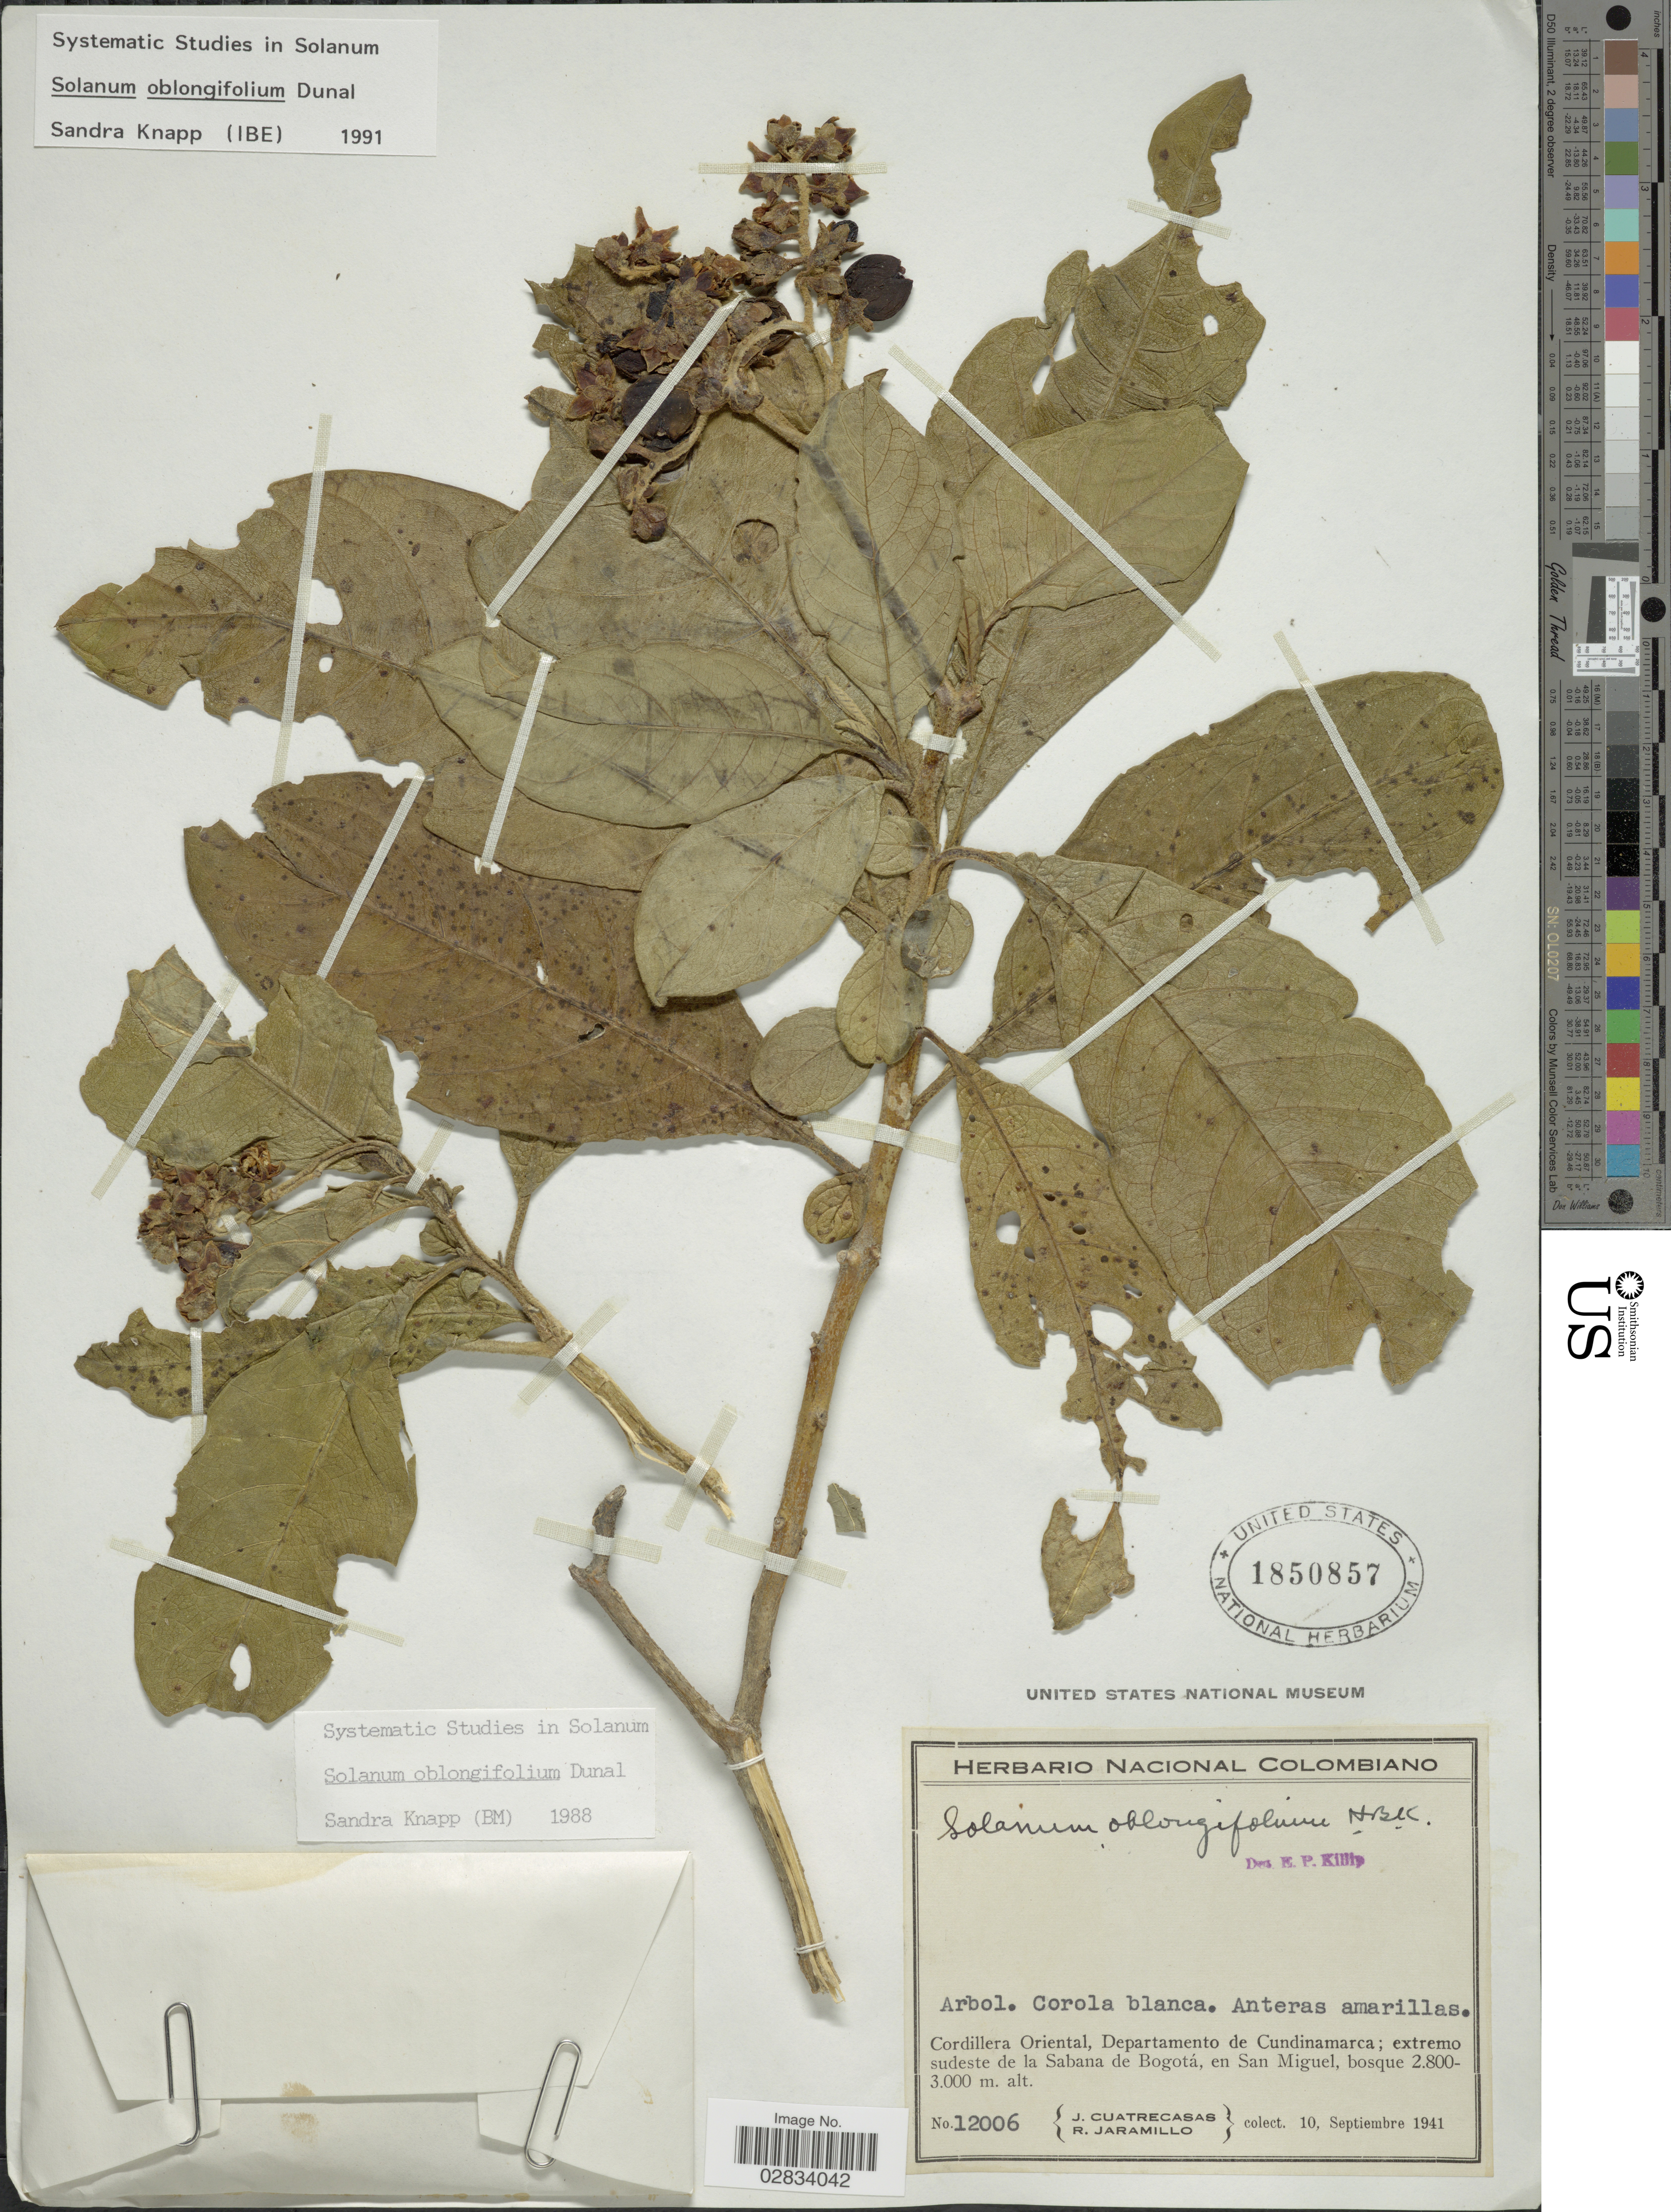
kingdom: Plantae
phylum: Tracheophyta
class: Magnoliopsida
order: Solanales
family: Solanaceae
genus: Solanum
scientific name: Solanum oblongifolium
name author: Duval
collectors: J. Cuatrecasas & R. Jaramillo M.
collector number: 12006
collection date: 1941-09-10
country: Colombia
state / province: Cundinamarca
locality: Cordillera Oriental: Departamento de Cundinamarca; extremo sudeste de la Sabana de Bogotá, en San Miguel.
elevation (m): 2800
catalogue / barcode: US 1850857